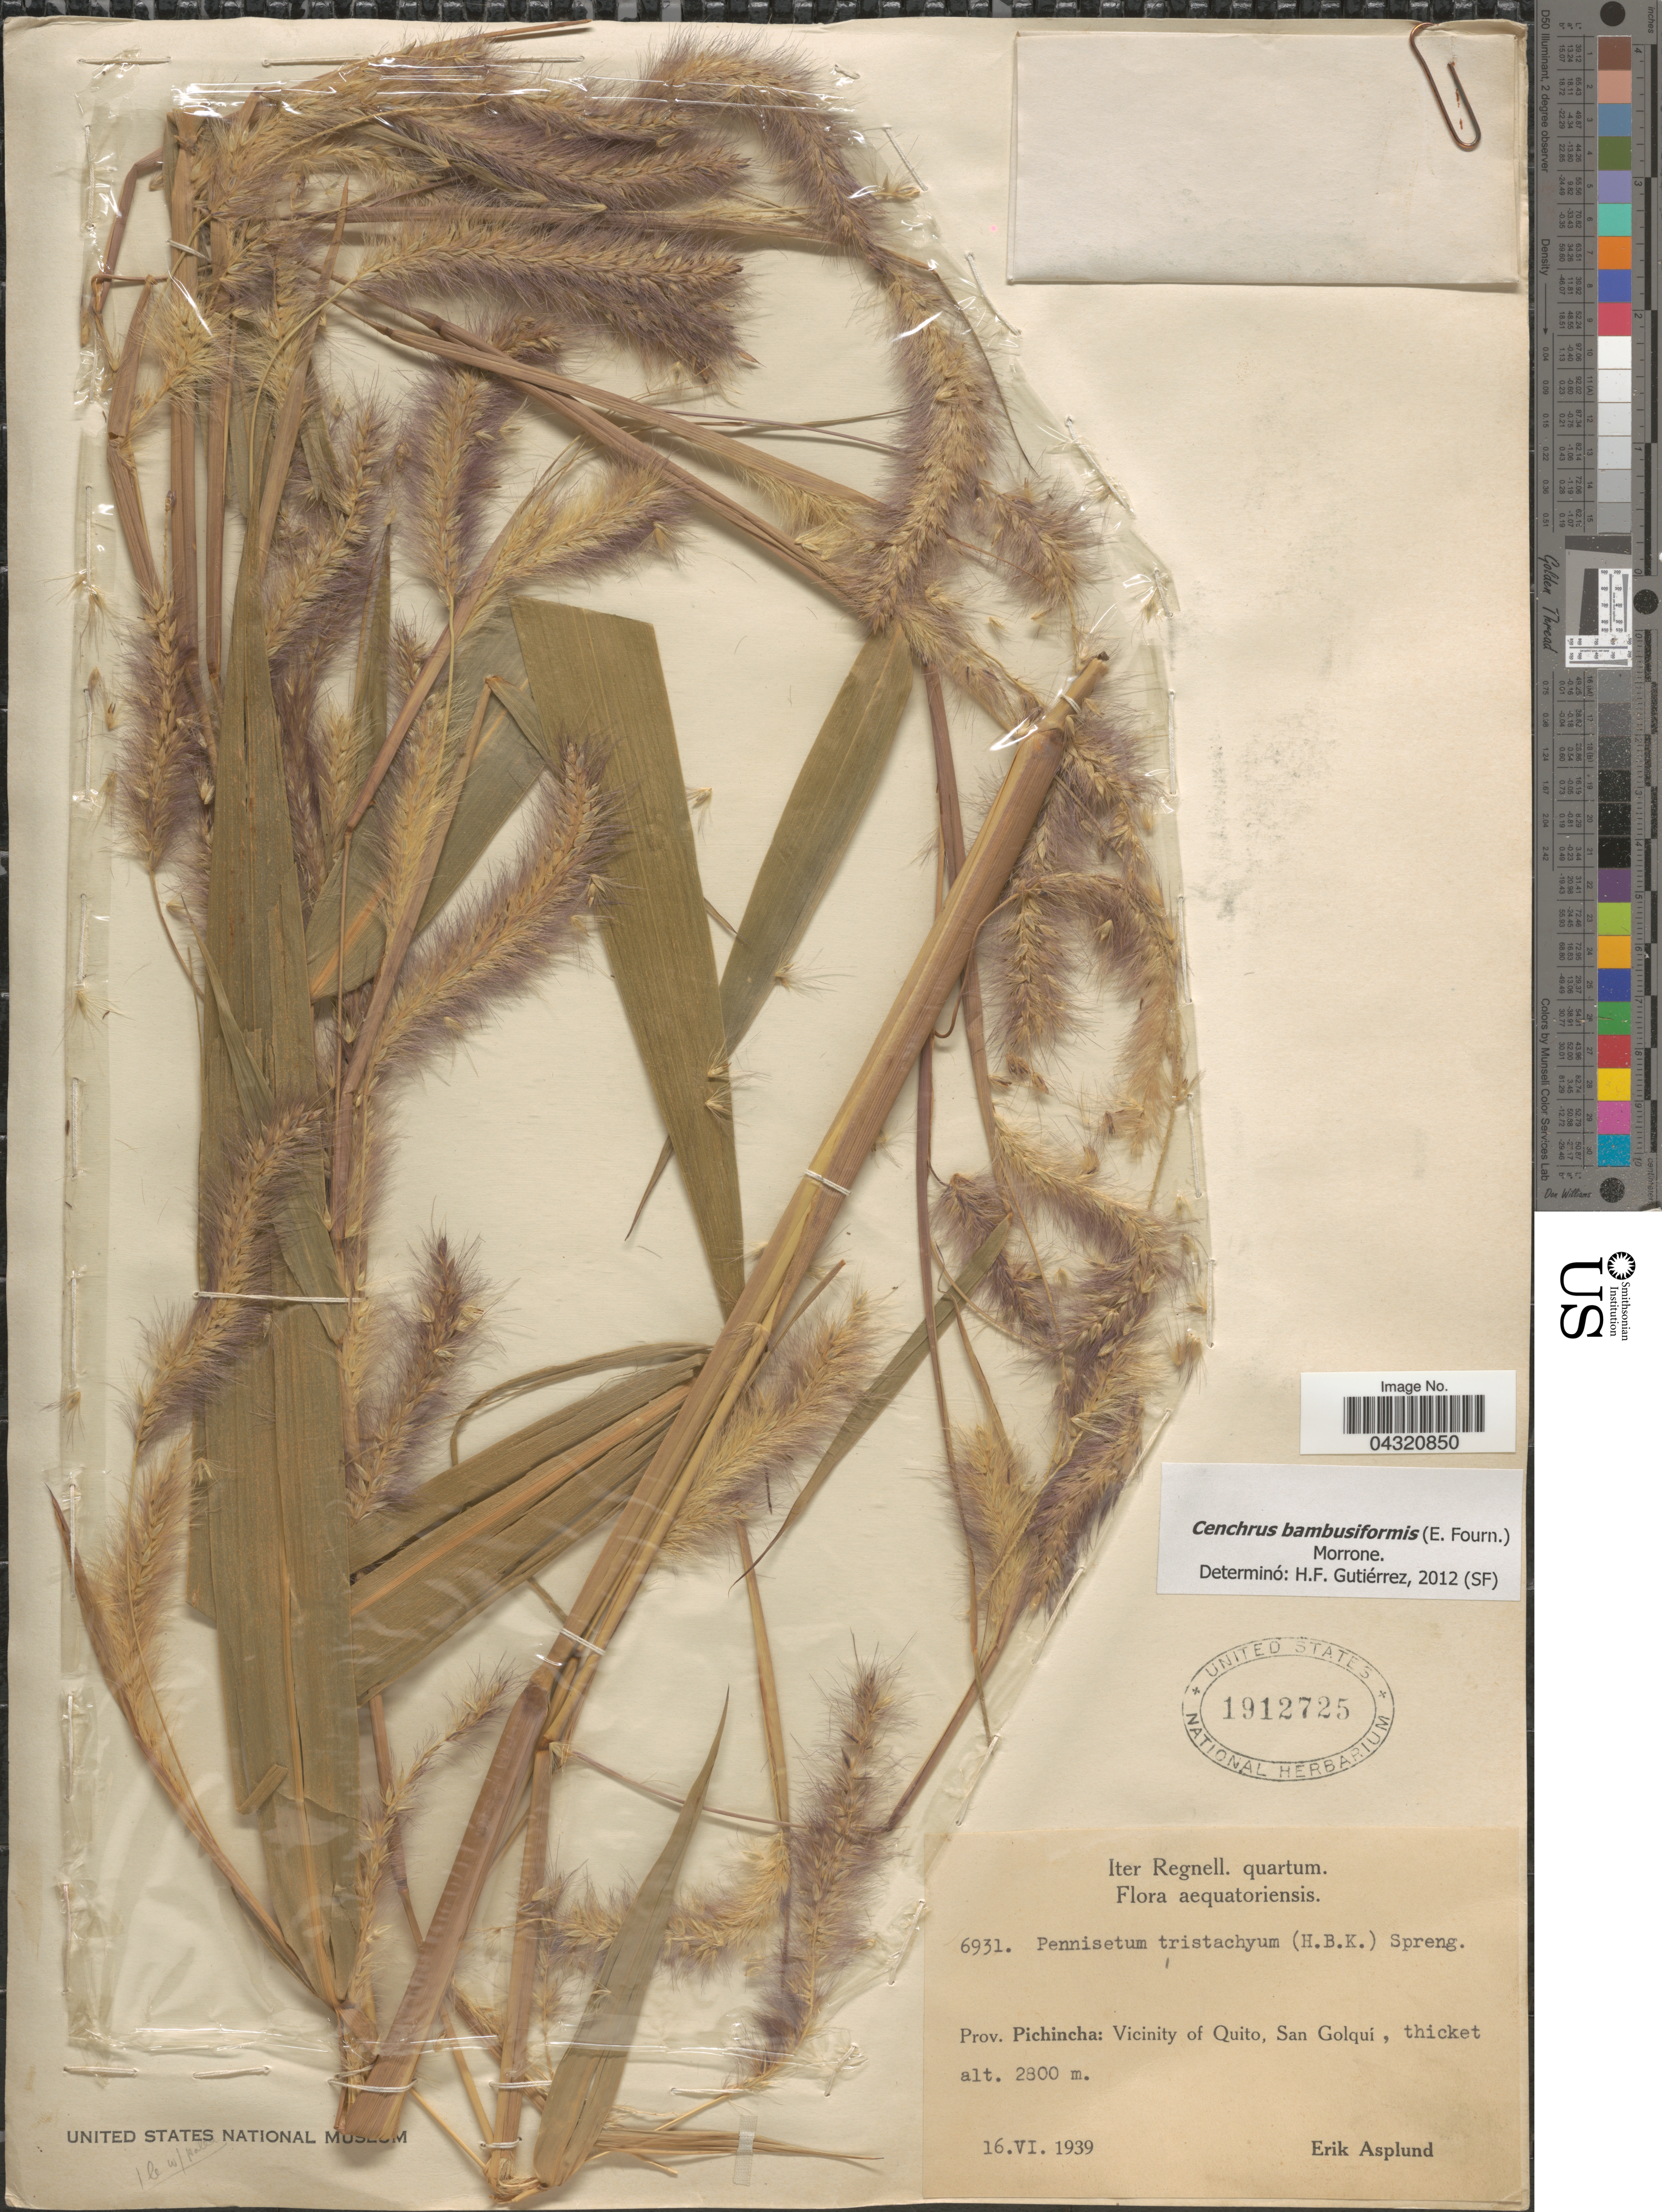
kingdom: Plantae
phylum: Tracheophyta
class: Liliopsida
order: Poales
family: Poaceae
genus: Cenchrus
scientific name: Cenchrus bambusiformis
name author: (E. Fourn.) Morrone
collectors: E. Asplund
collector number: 6931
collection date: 1939-06-16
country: Ecuador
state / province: Pichincha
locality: Iter Regnell. quartum. Vicinity of Quito, San Golquí.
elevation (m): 2800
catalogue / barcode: US 1912725